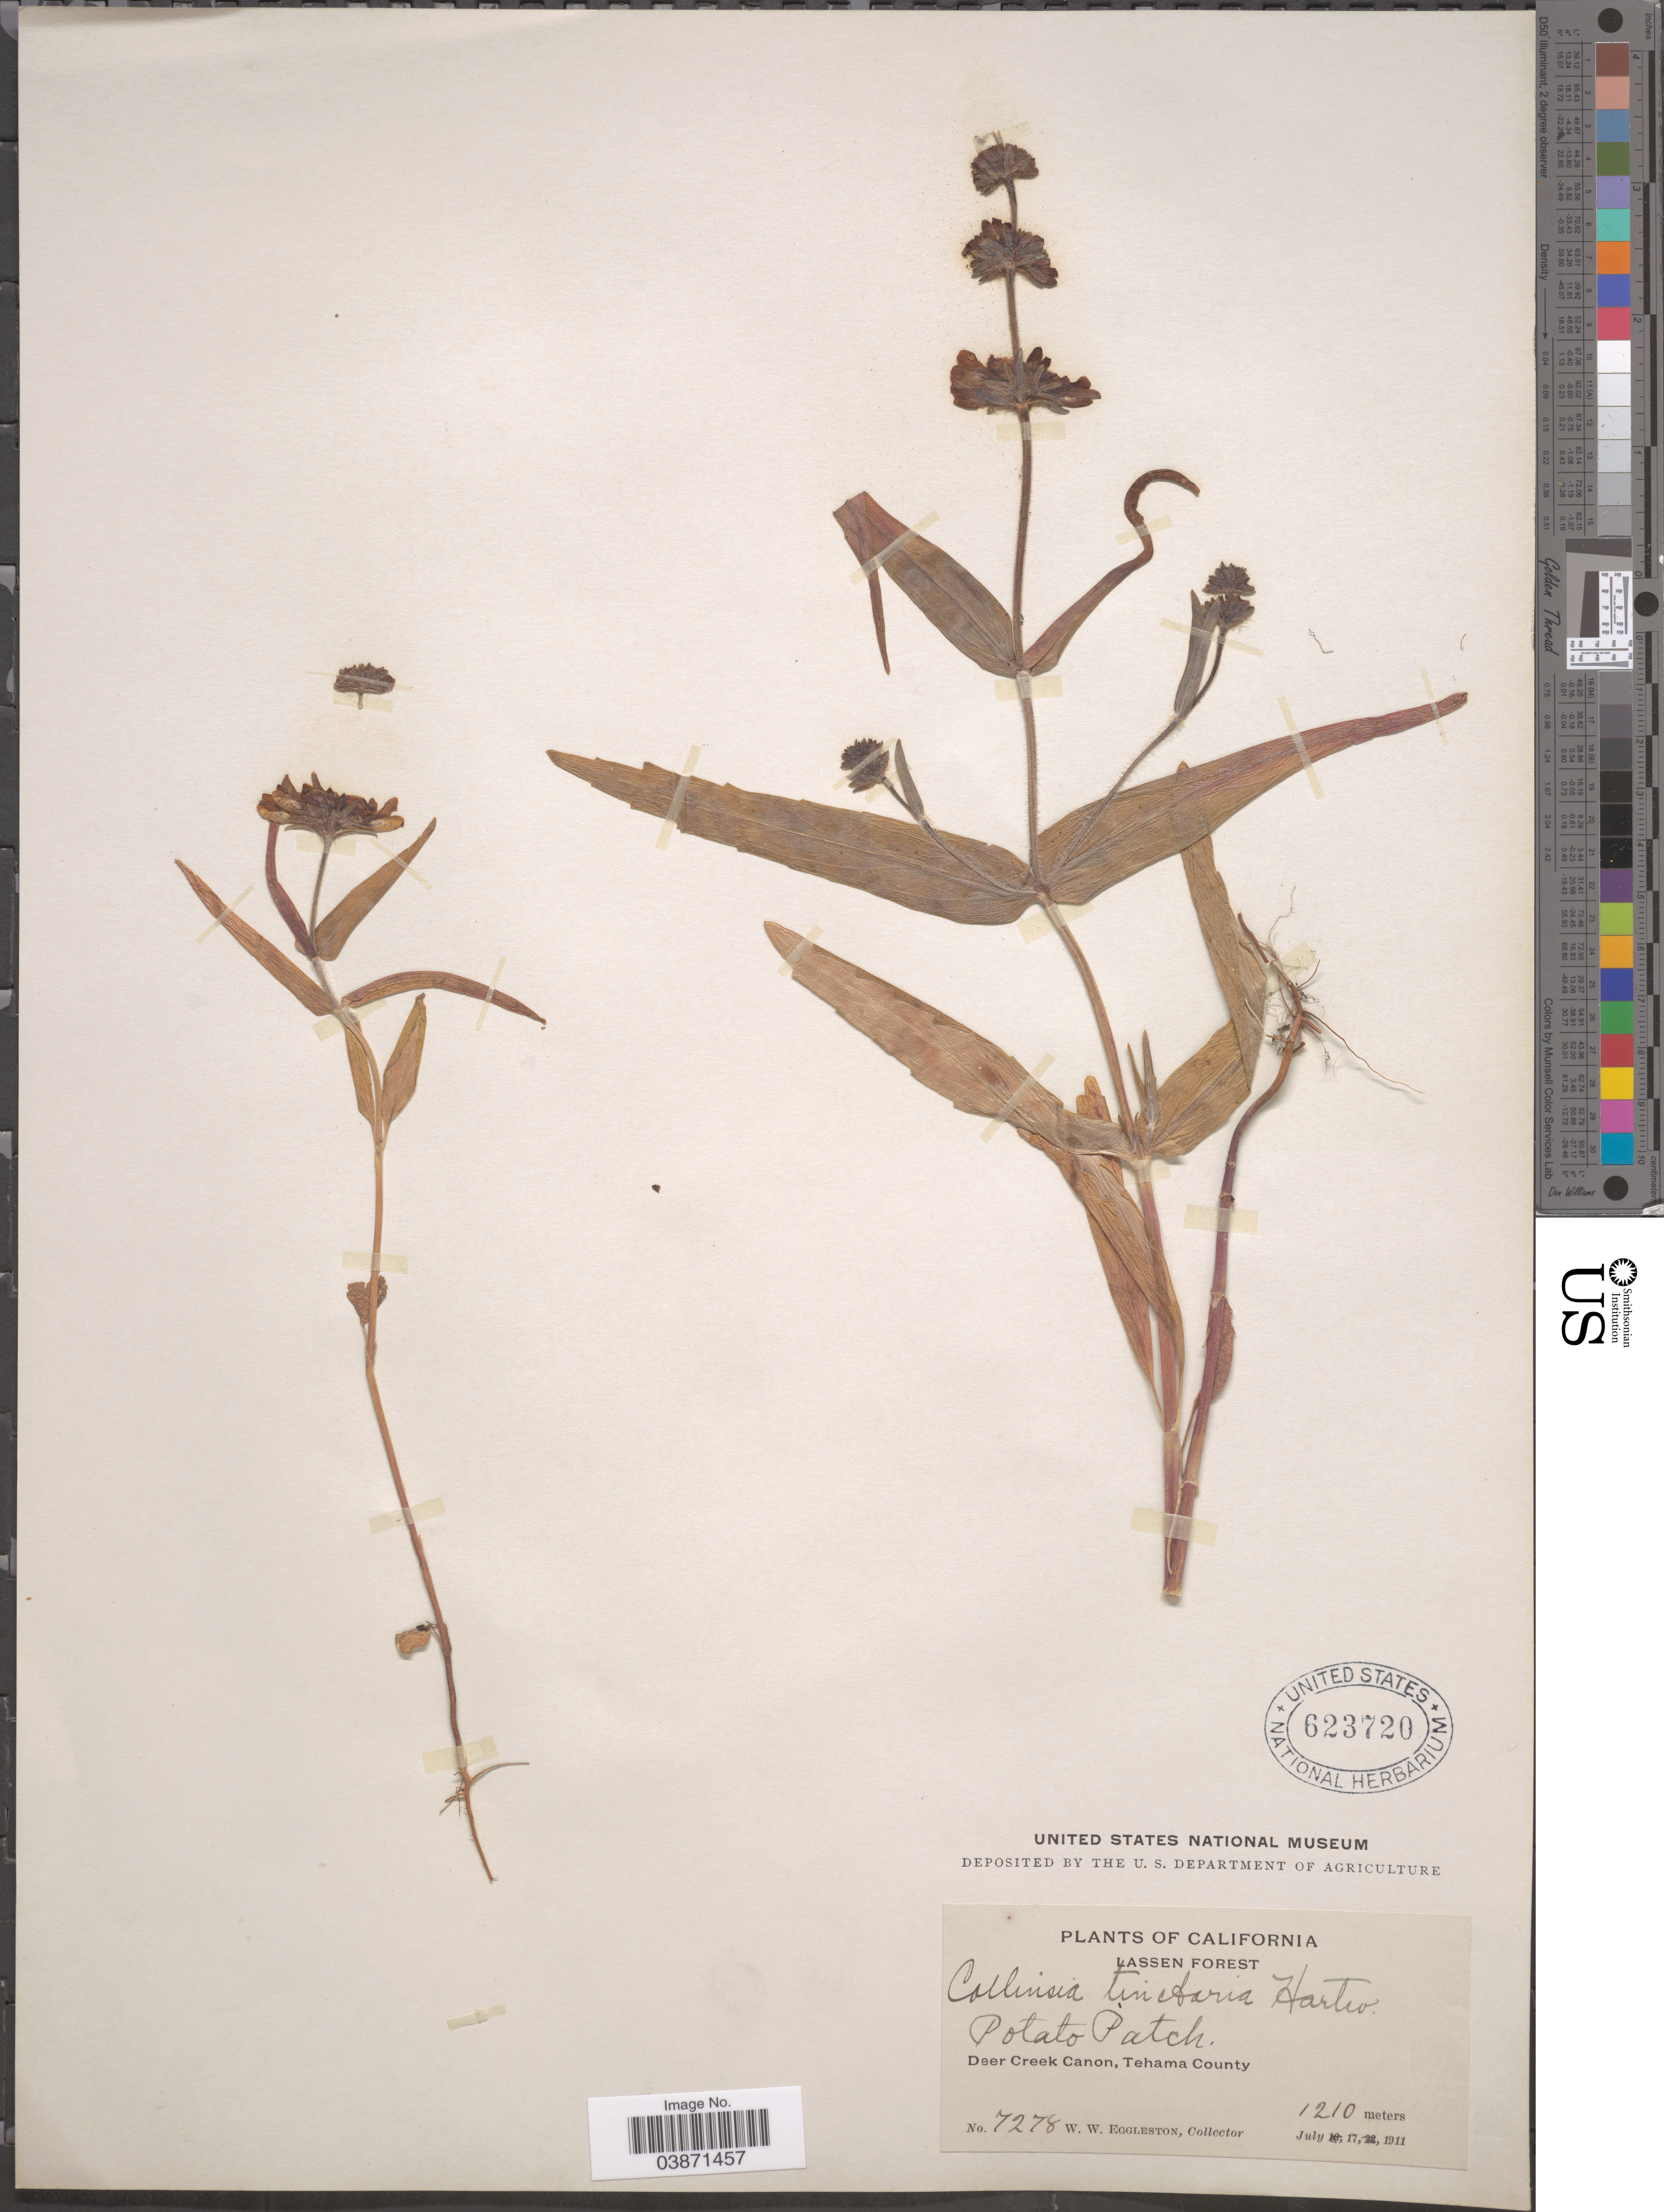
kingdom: Plantae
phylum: Tracheophyta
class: Magnoliopsida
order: Lamiales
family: Plantaginaceae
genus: Collinsia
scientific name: Collinsia tinctoria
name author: Hartw. ex Benth.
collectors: W. W. Eggleston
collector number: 7278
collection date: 1911-07-17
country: United States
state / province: California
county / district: Tehama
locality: Lassen Forest. Potato Patch. Deer Creek Canon, Tehama County.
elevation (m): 1210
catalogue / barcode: US 623720